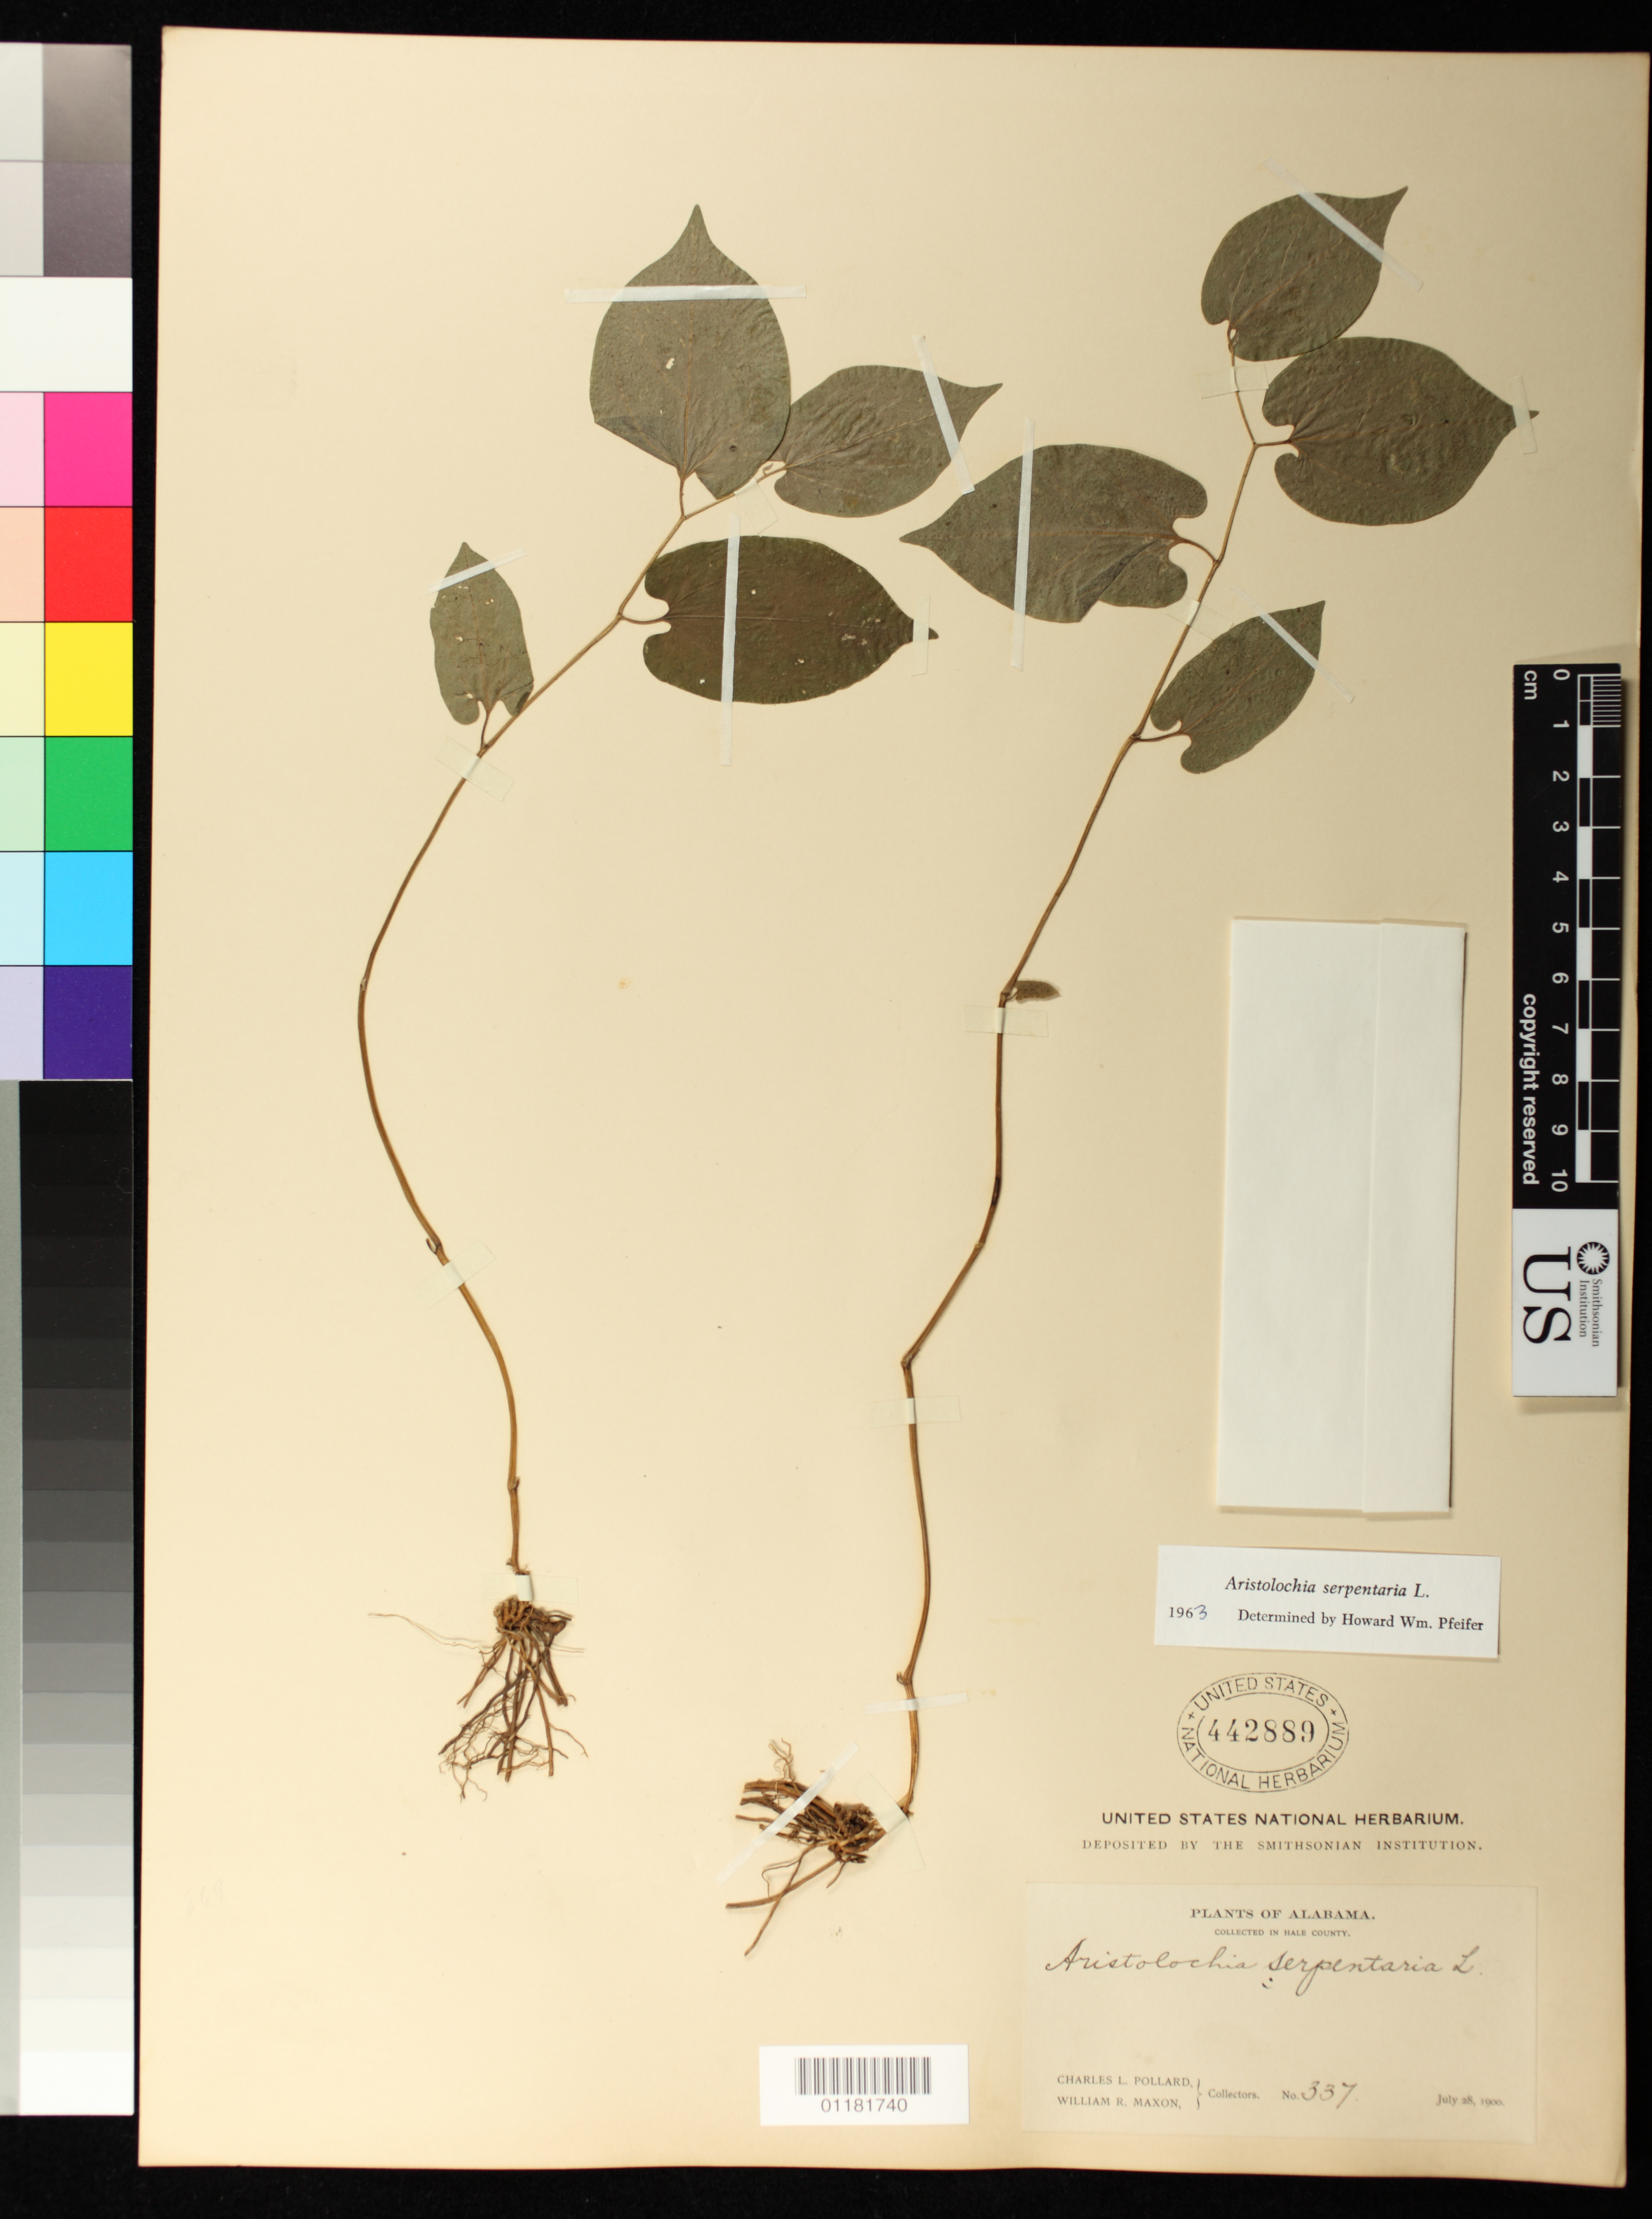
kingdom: Plantae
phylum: Tracheophyta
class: Magnoliopsida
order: Piperales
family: Aristolochiaceae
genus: Aristolochia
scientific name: Aristolochia serpentaria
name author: L.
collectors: C. L. Pollard & W. R. Maxon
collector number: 337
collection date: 1900-07-28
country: United States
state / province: Alabama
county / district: Dale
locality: Dale County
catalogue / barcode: US 442889